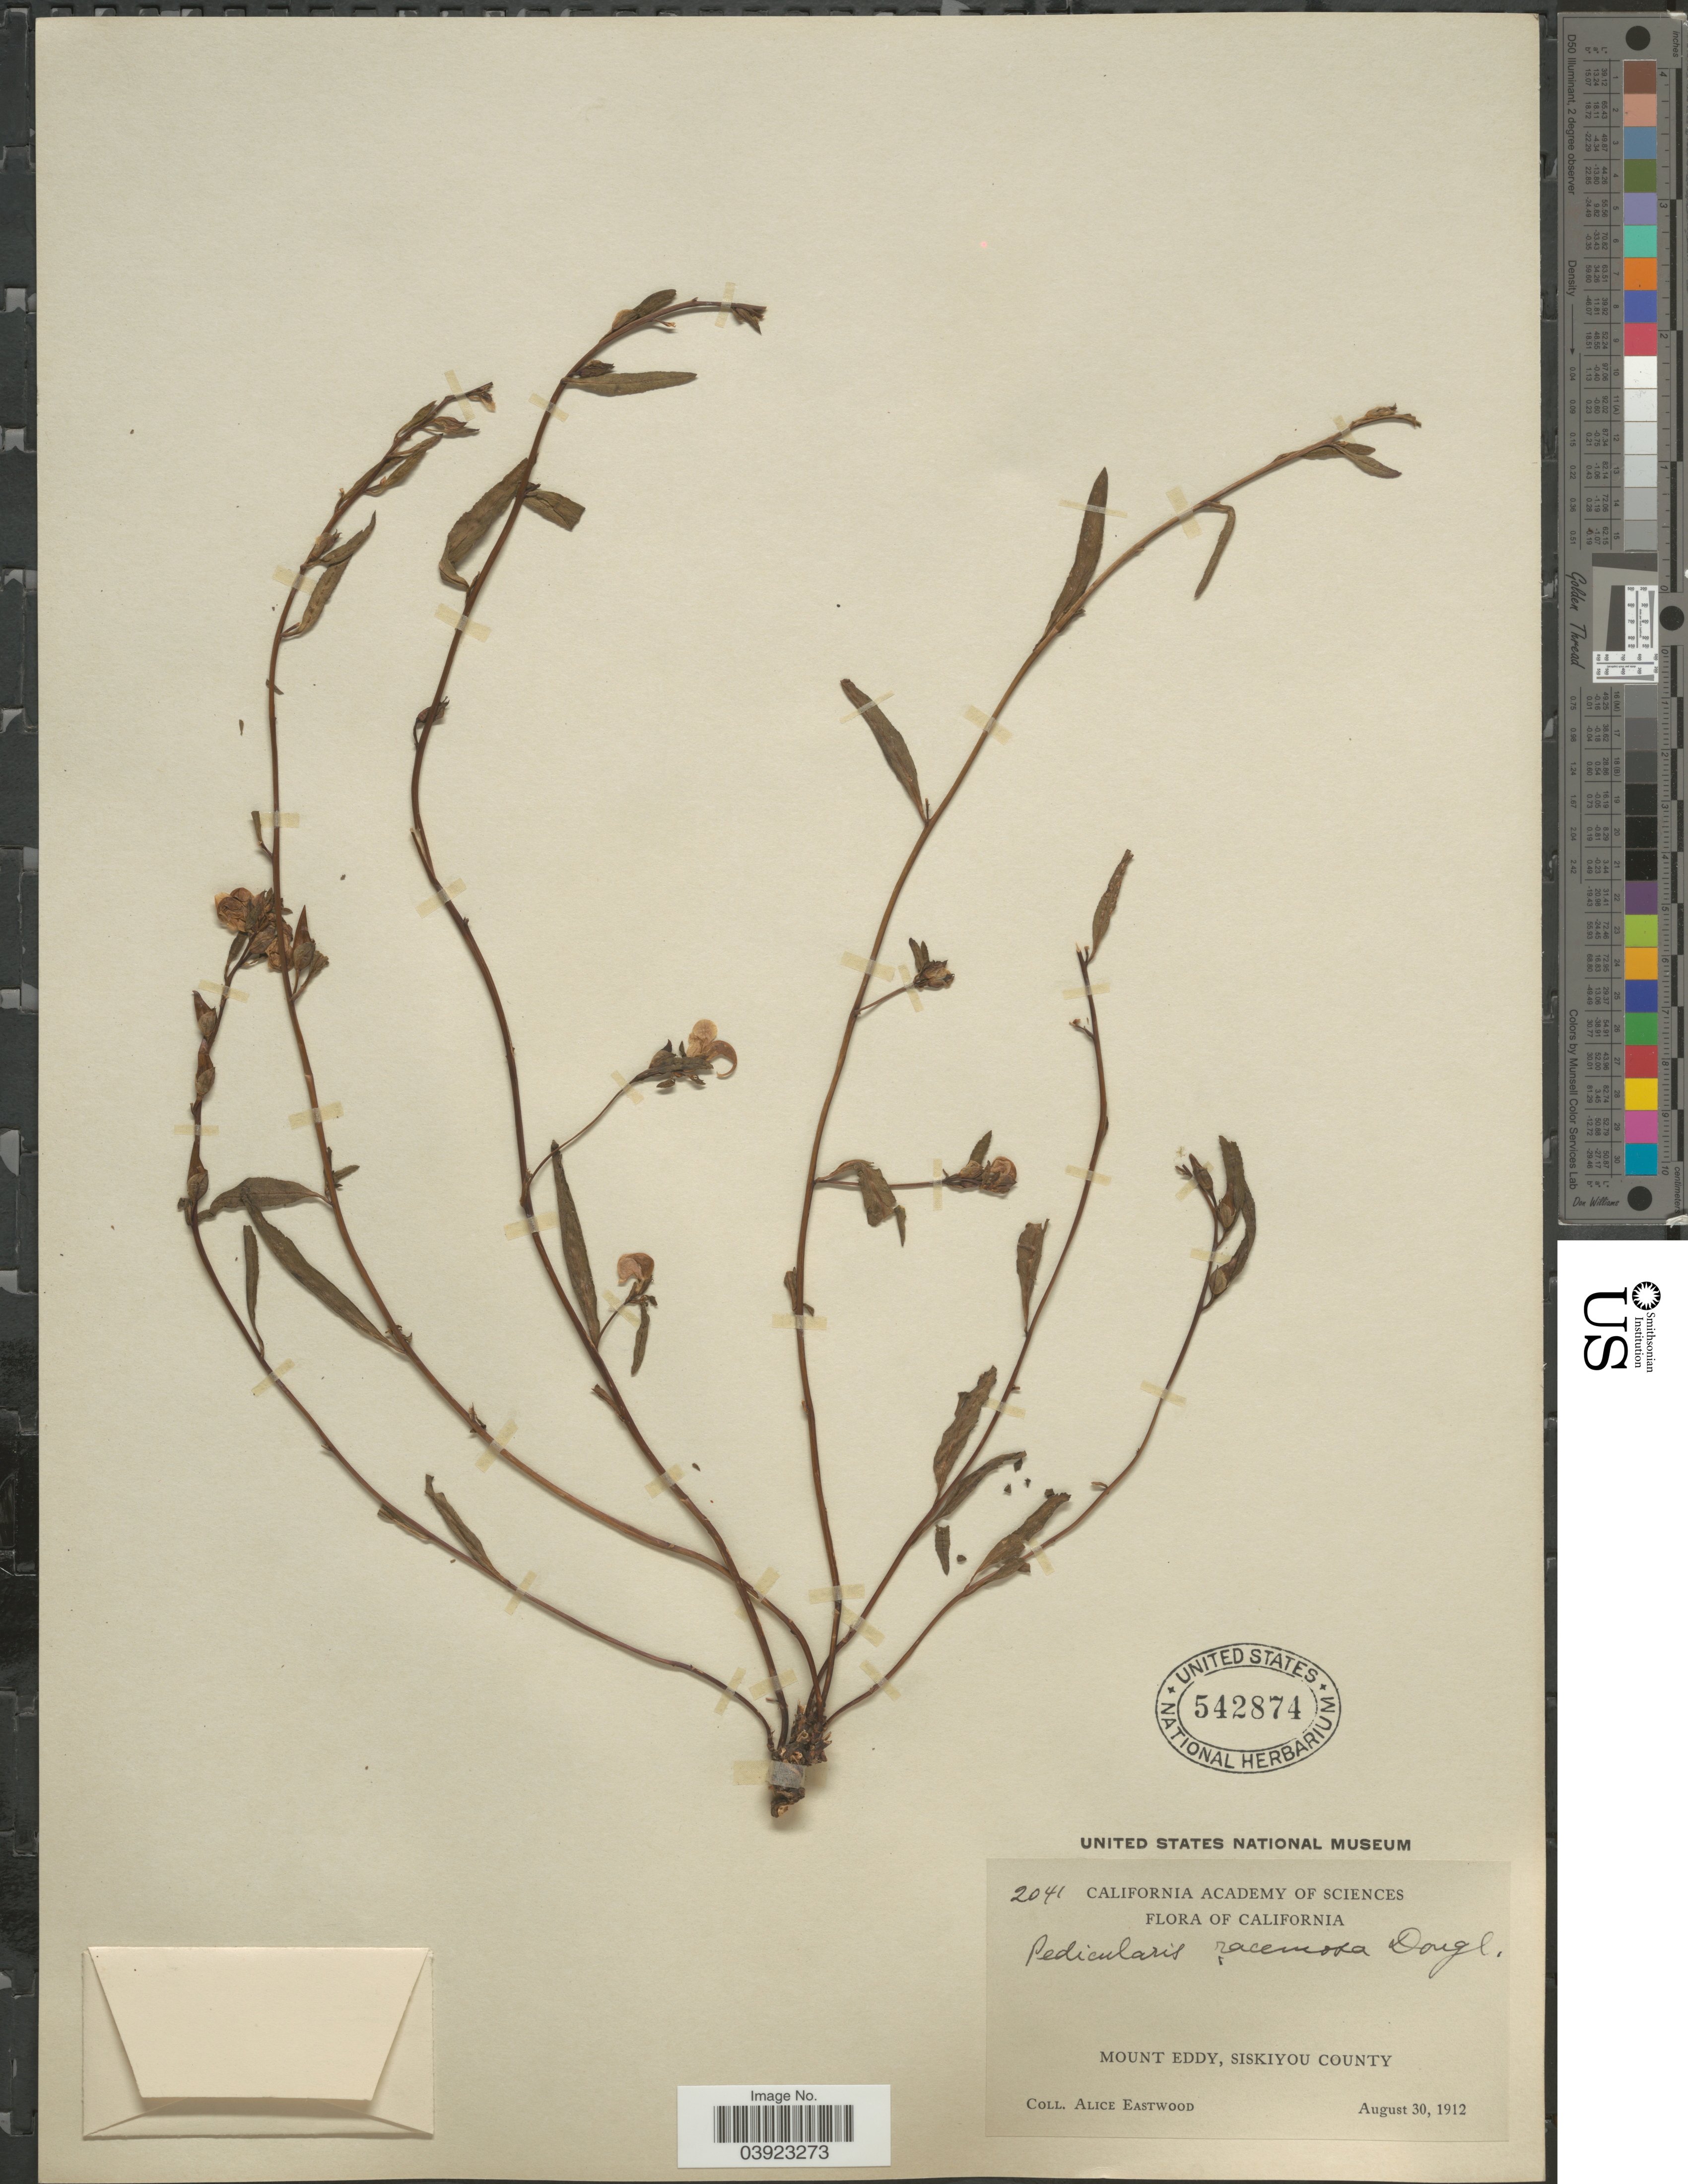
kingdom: Plantae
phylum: Tracheophyta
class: Magnoliopsida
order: Lamiales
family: Orobanchaceae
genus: Pedicularis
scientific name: Pedicularis racemosa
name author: Douglas ex Benth.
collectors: A. Eastwood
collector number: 2041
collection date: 1912-08-30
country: United States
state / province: California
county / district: Siskiyou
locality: Mount Eddy, Siskiyou County.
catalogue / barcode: US 542874